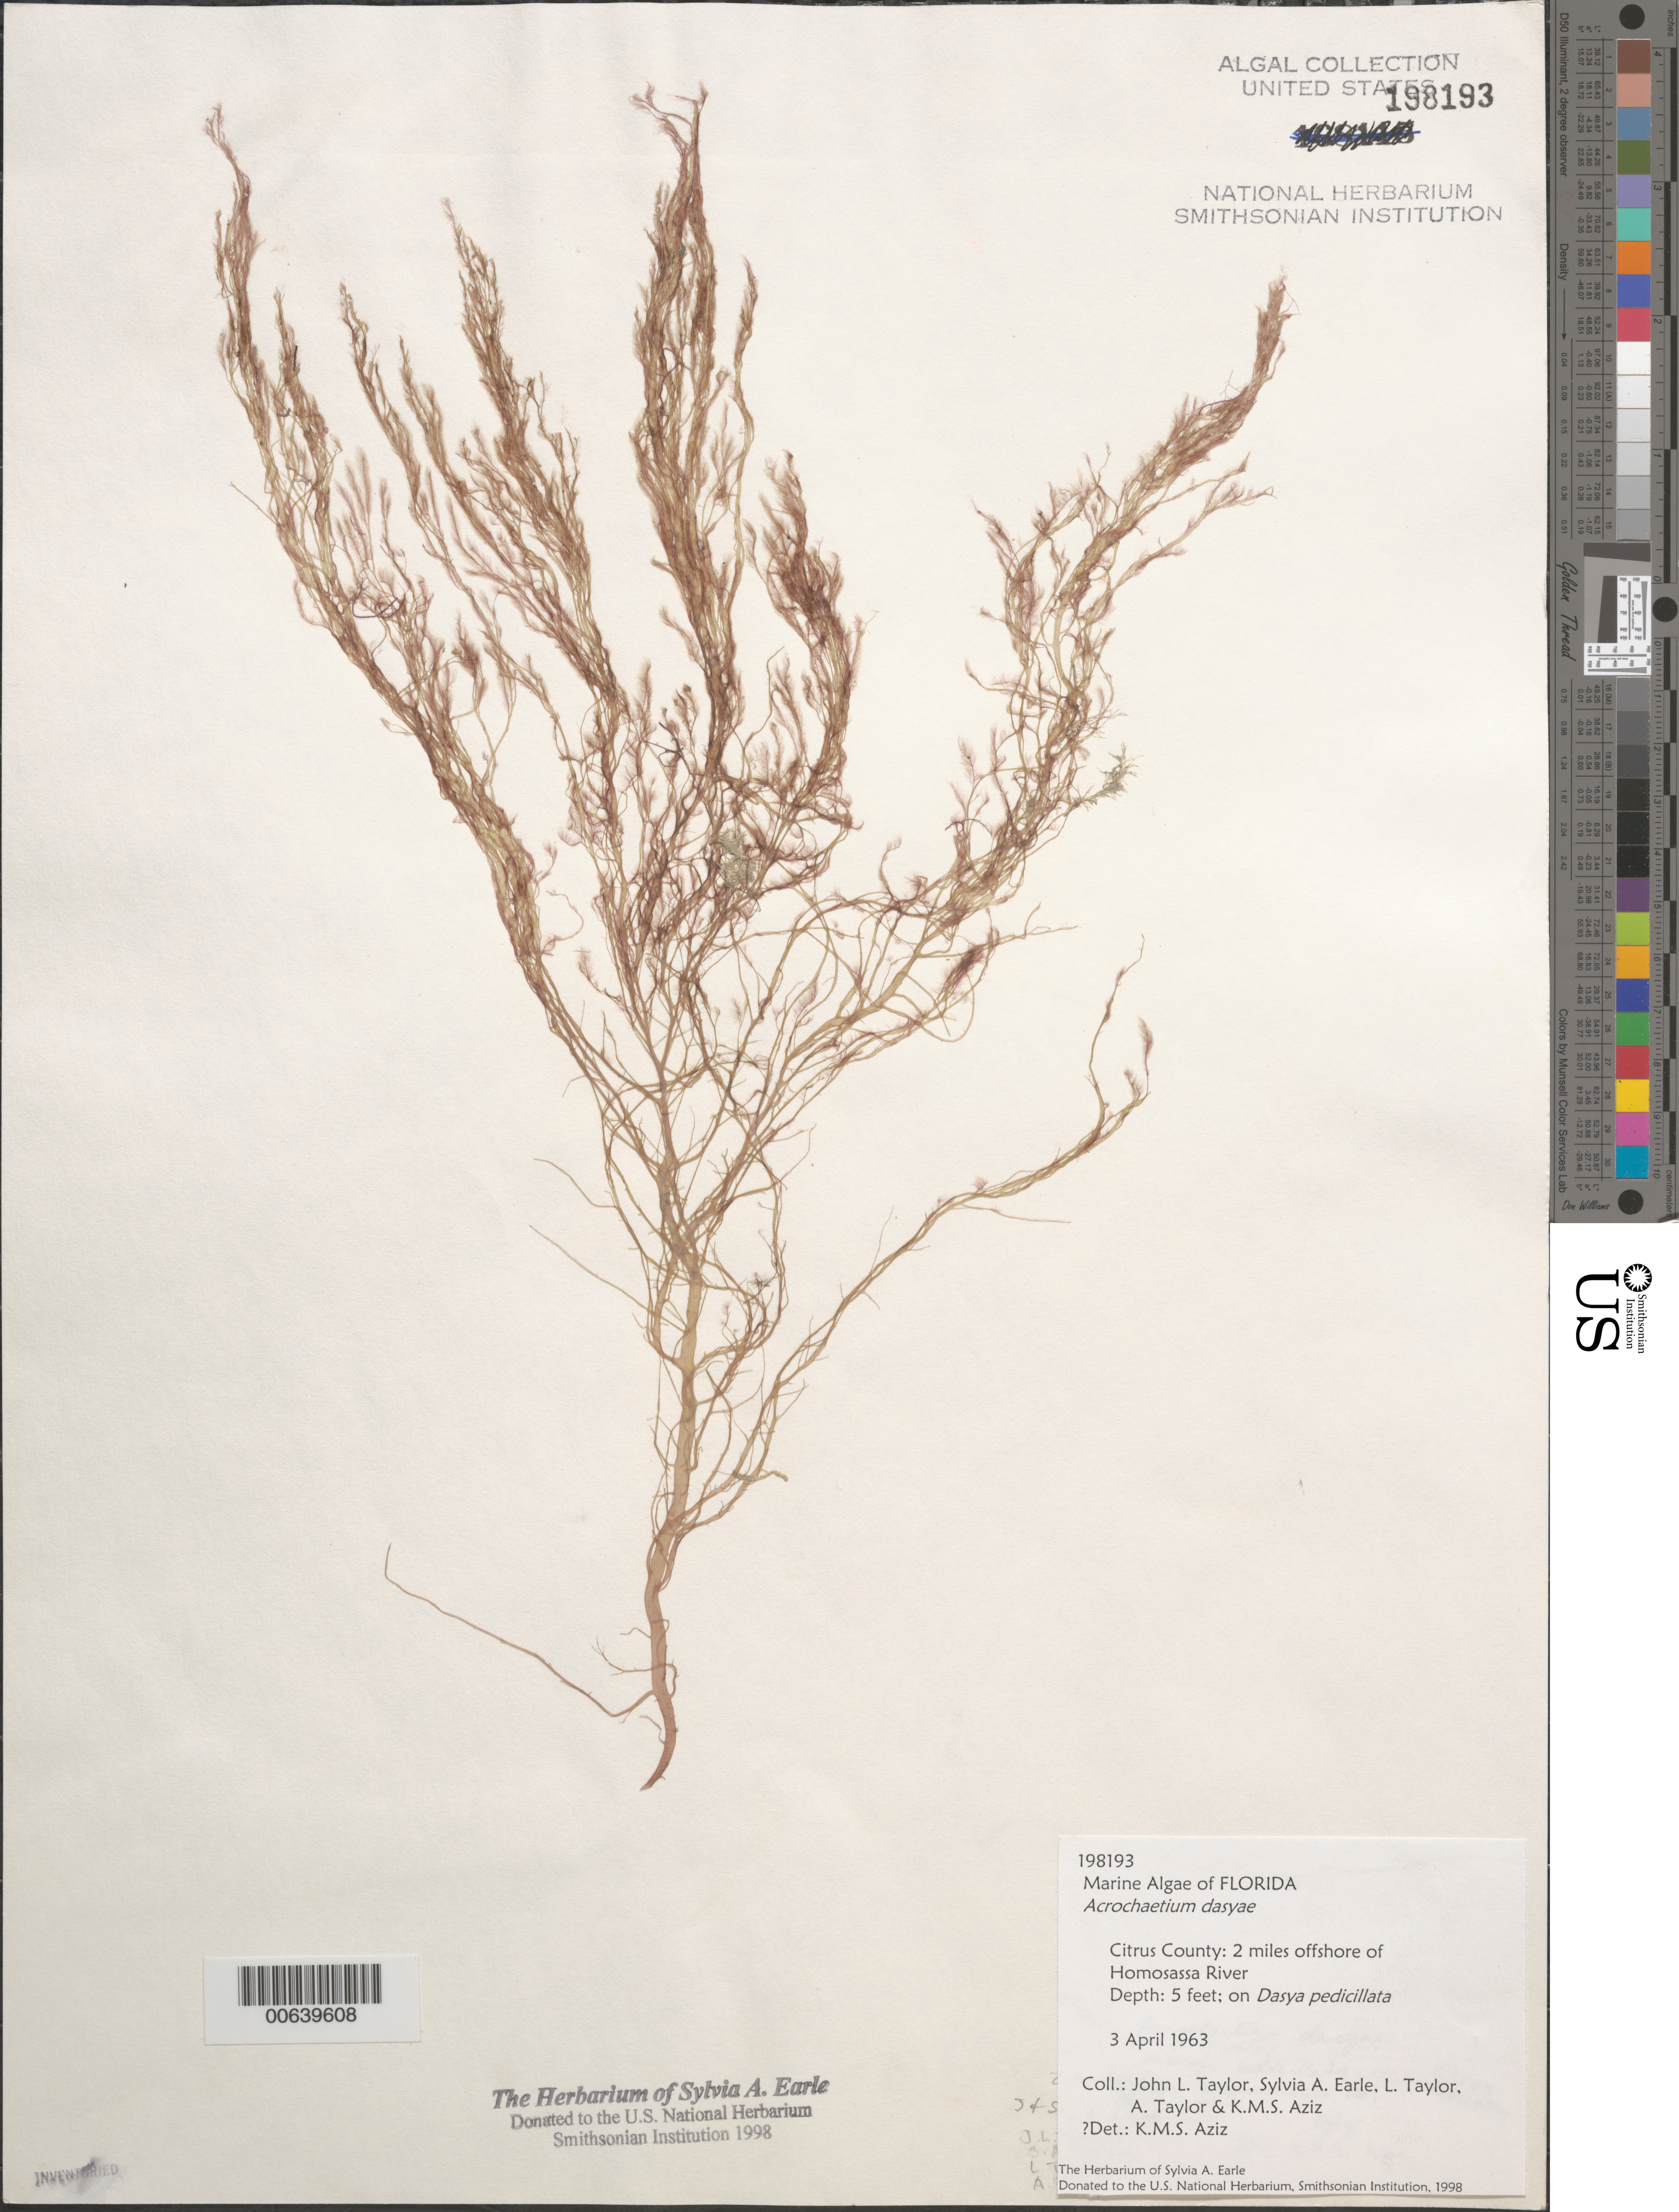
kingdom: Plantae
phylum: Rhodophyta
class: Florideophyceae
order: Colaconematales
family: Colaconemataceae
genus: Colaconema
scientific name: Colaconema dasyae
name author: (Collins) H. Stegenga et al.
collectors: S. A. Earle, J. L. Taylor, L. Taylor, A. Taylor & K. M. Aziz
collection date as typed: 03 Apr 1963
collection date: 1963-04-03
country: United States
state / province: Florida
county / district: Citrus County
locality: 2 miles off Homosassa River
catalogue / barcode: US 198193